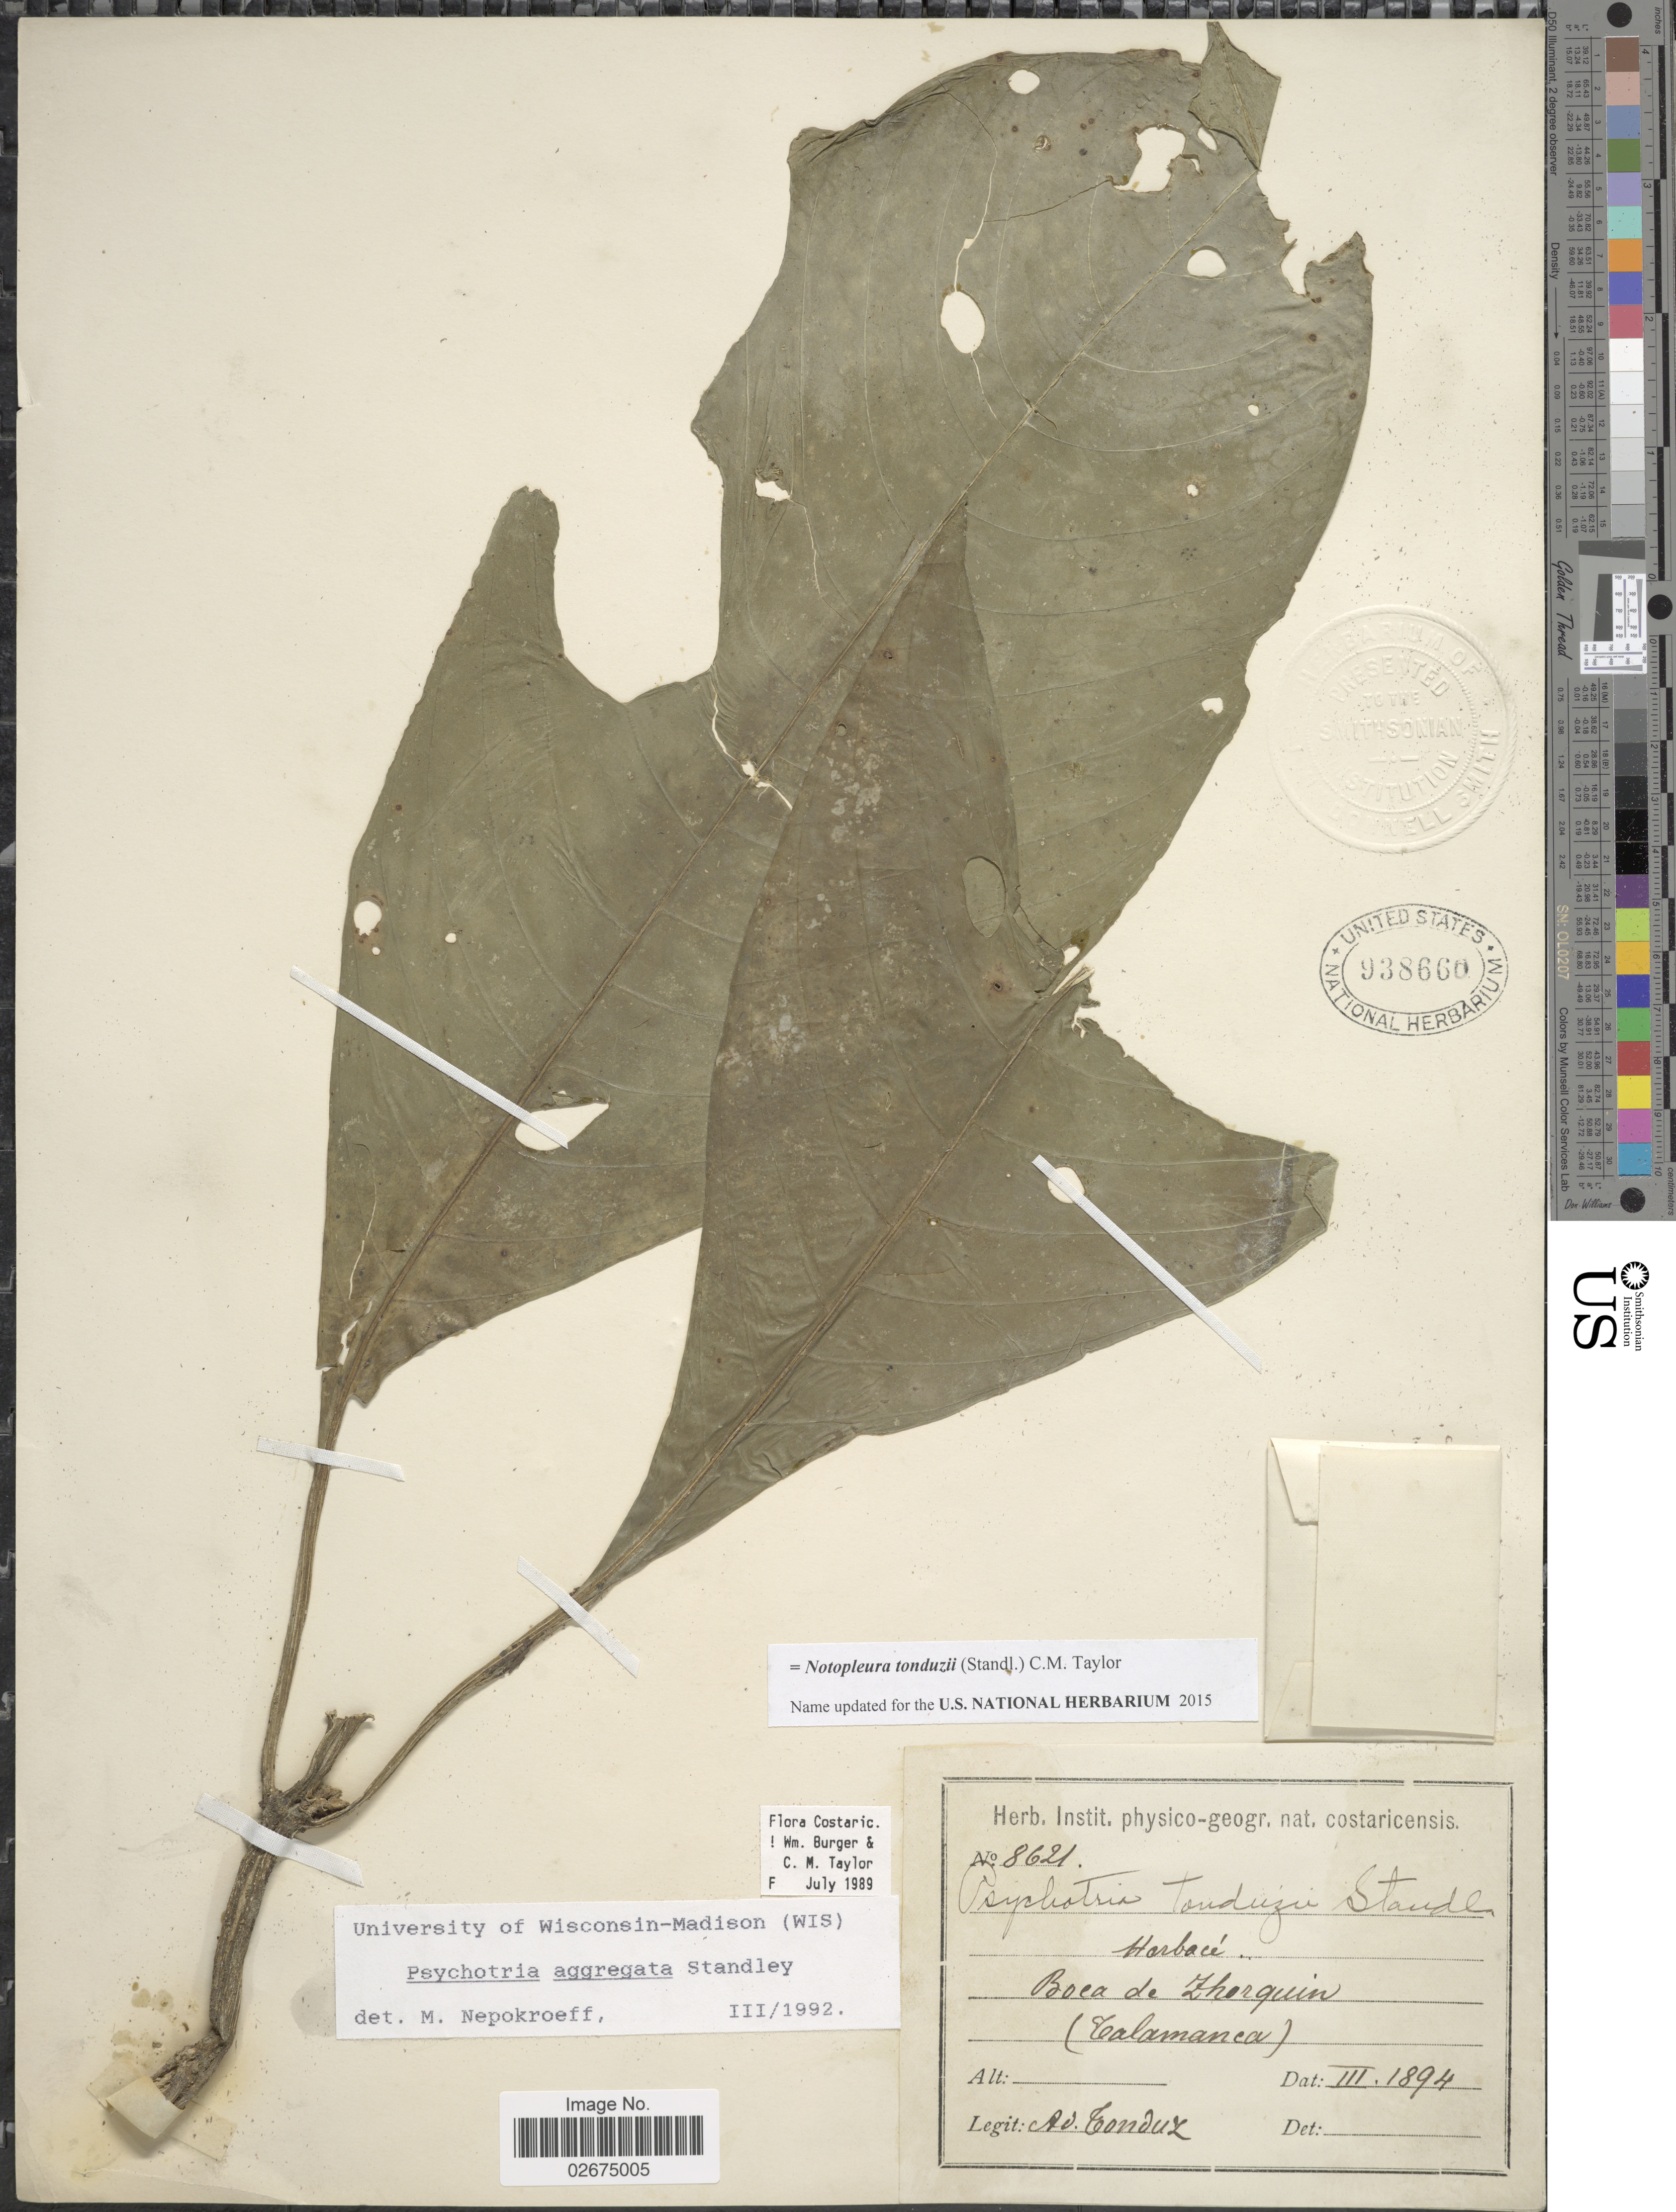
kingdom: Plantae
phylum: Tracheophyta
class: Magnoliopsida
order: Gentianales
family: Rubiaceae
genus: Notopleura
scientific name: Notopleura tonduzii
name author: (Standl.) C.M. Taylor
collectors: A. Tonduz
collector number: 8621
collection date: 1894-03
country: Costa Rica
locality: Boca de Zhorquin (Talamanca)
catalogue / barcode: US 938660